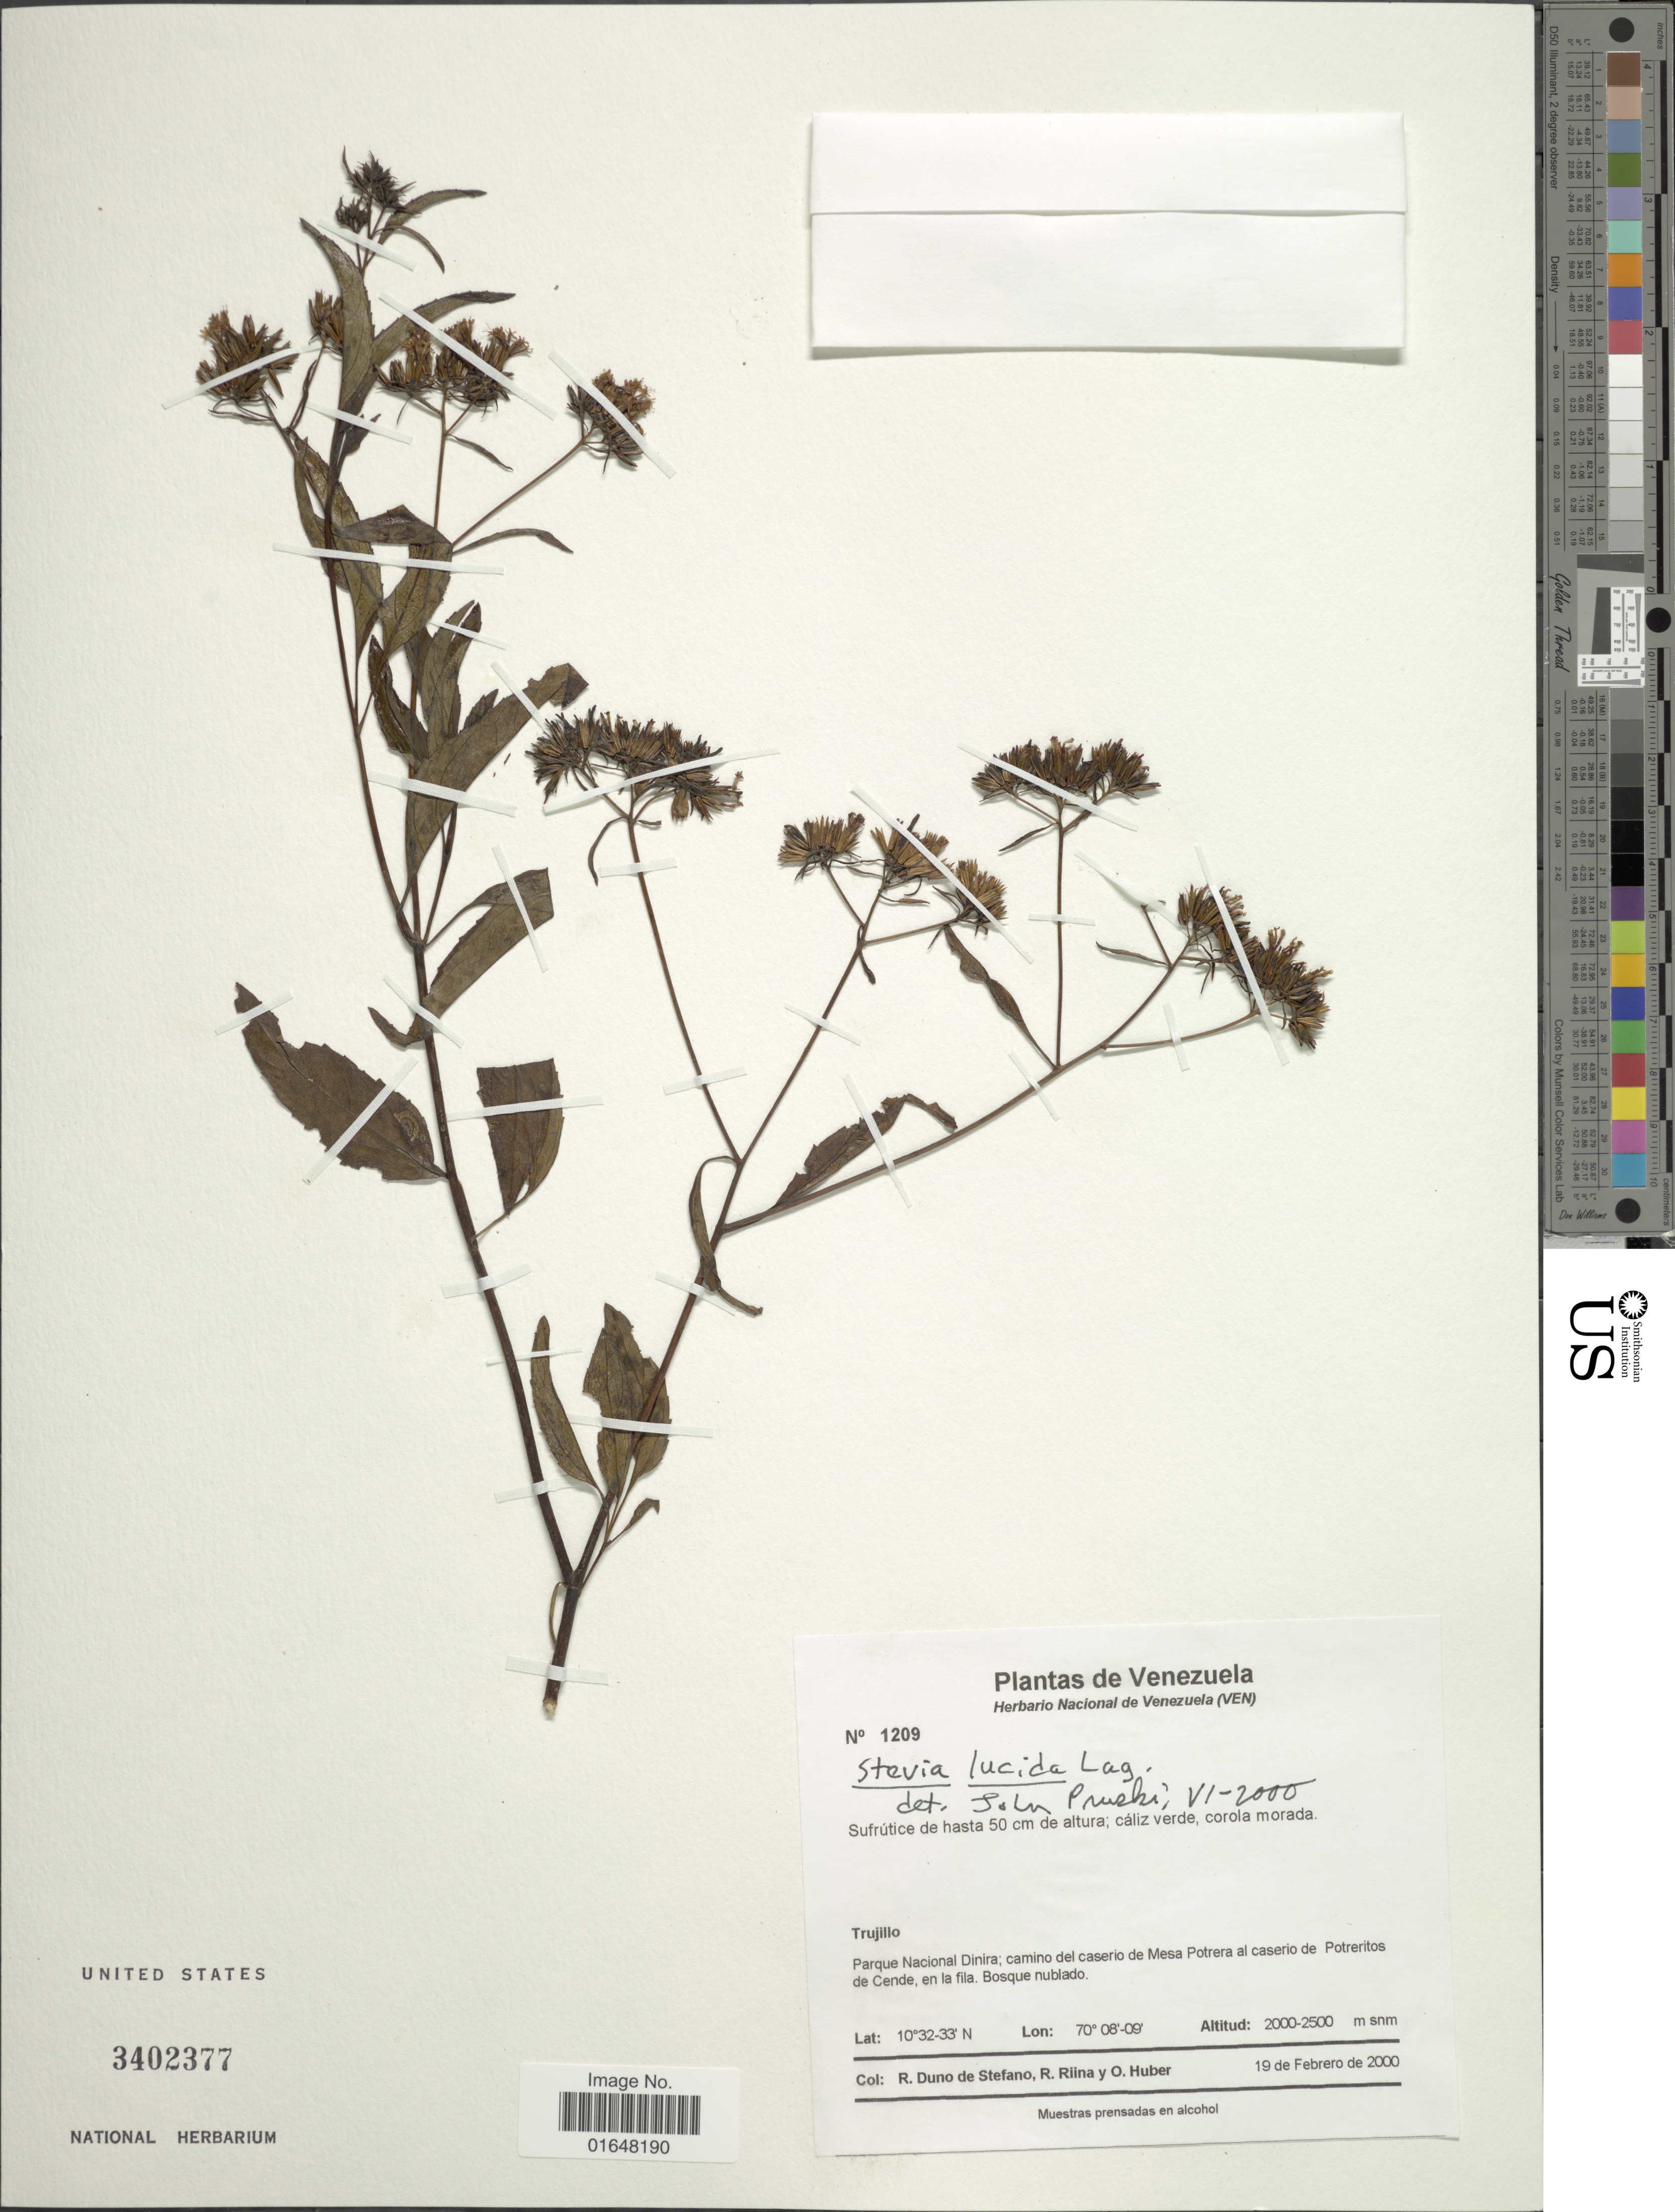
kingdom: Plantae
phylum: Tracheophyta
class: Magnoliopsida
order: Asterales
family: Asteraceae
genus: Stevia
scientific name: Stevia lucida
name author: Lag.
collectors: R. Duno de Stefano, R. Riina & O. Huber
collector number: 1209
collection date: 2000-02-19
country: Venezuela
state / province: Trujillo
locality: Parque Nacional Dinira,camino del caserio de Mesa Potrera al caserio de Potreritos de Cende, en la fila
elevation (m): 2000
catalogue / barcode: US 3402377